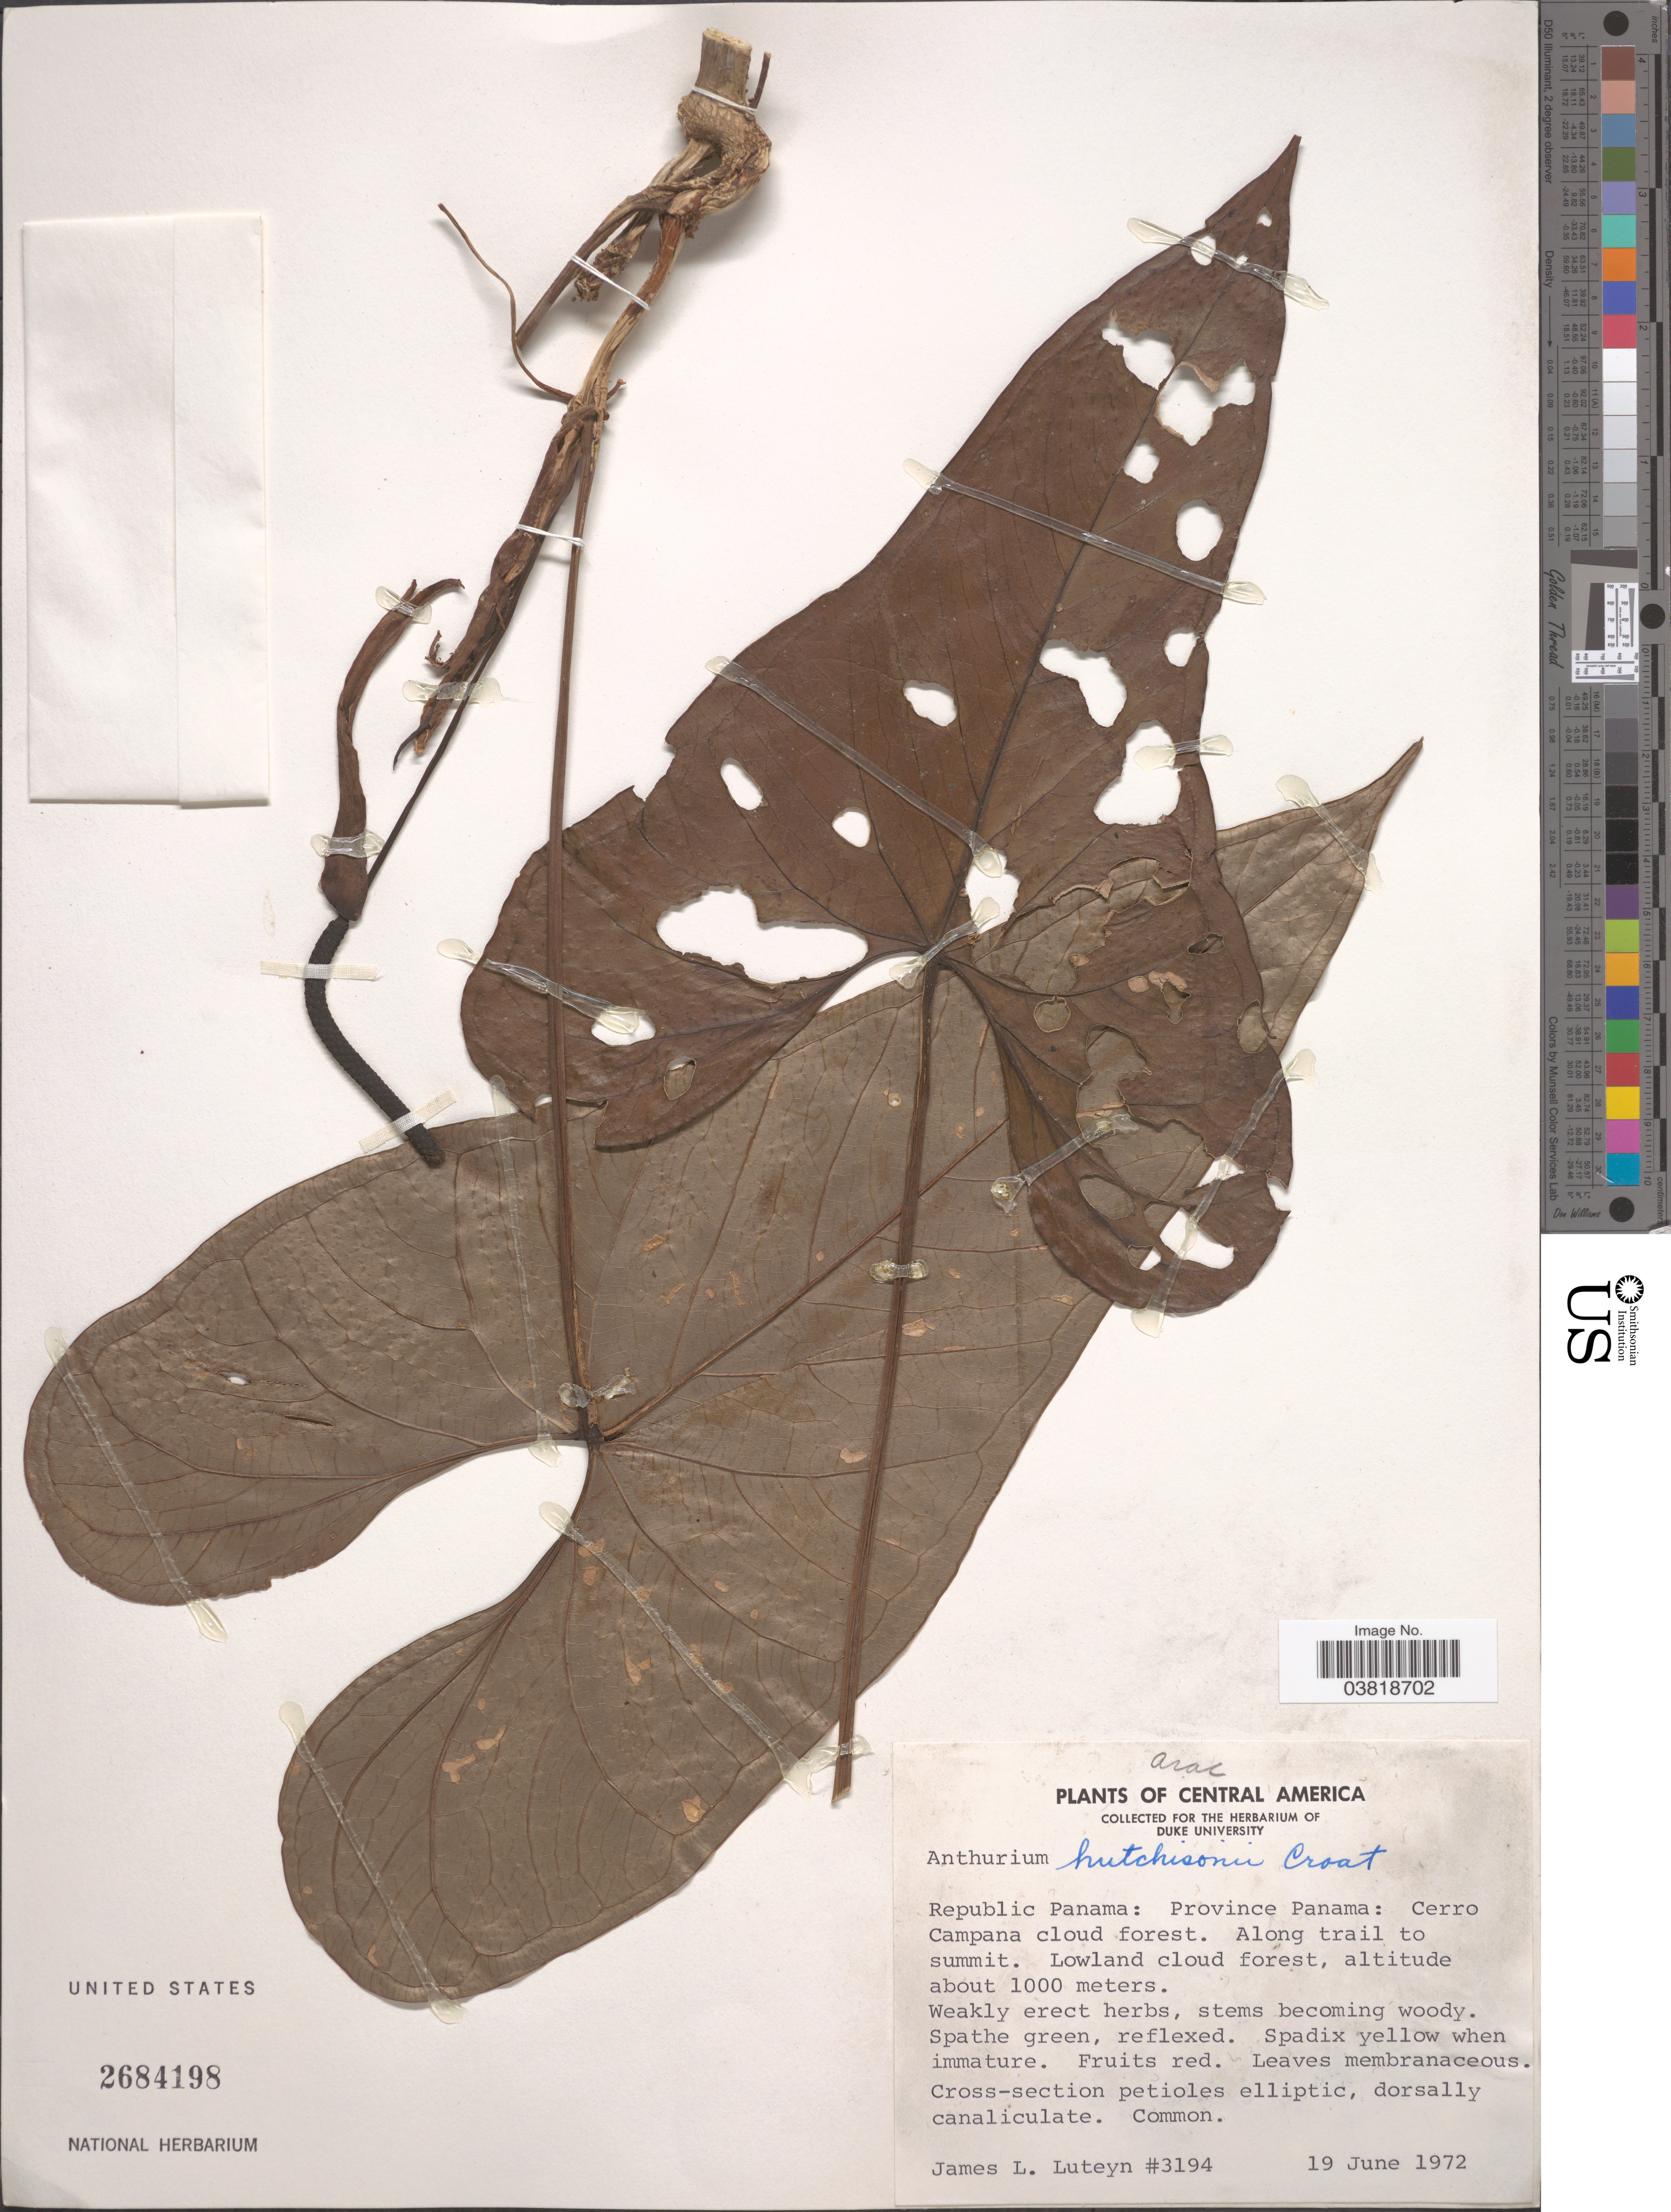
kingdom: Plantae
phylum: Tracheophyta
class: Liliopsida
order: Alismatales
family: Araceae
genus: Anthurium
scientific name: Anthurium hutchisonii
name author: Croat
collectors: J. L. Luteyn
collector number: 3194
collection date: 1972-06-19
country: Panama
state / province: Panamá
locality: Central America. Republic Panama: Cerro Campana cloud forest. Along trail to summit. Lowland cloud forest.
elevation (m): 1000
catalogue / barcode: US 2684198